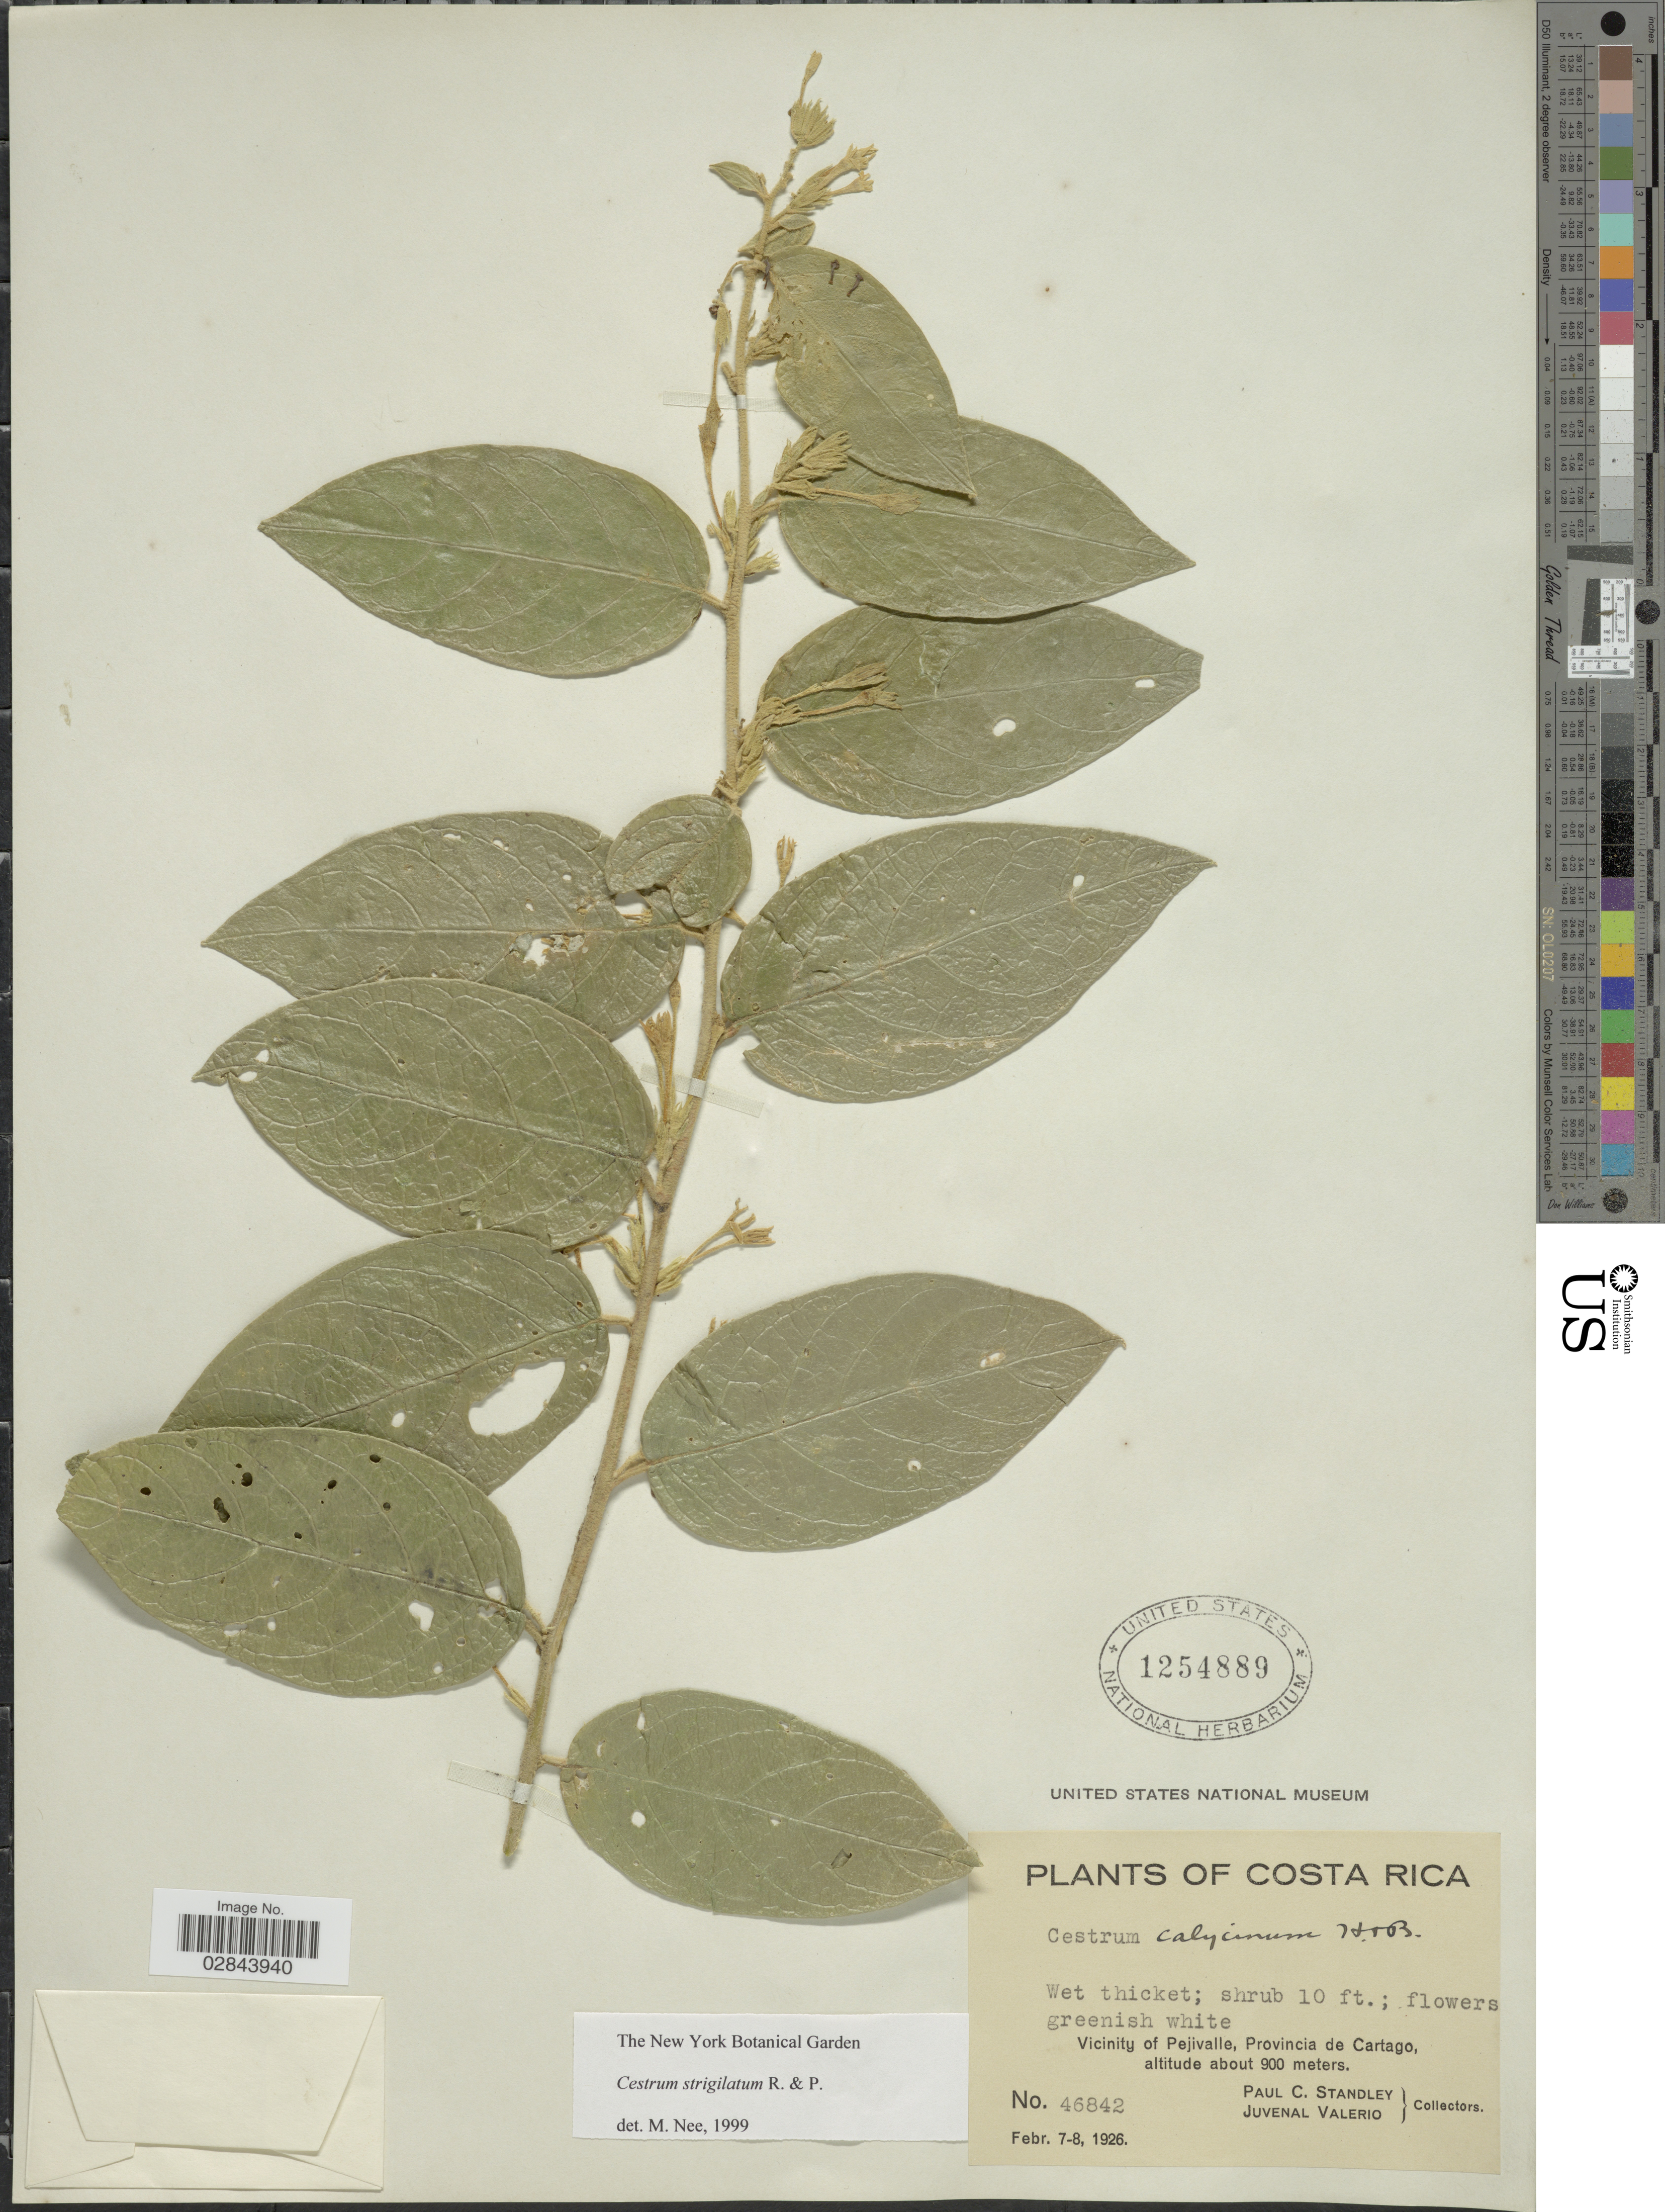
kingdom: Plantae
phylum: Tracheophyta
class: Magnoliopsida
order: Solanales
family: Solanaceae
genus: Cestrum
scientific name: Cestrum strigillatum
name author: Ruiz & Pav.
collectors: P. C. Standley & J. Valerio R.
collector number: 46842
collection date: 1926-02-07/1926-02-08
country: Costa Rica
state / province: Cartago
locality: Vicinity of Pejivalle.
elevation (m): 900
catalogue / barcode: US 1254889